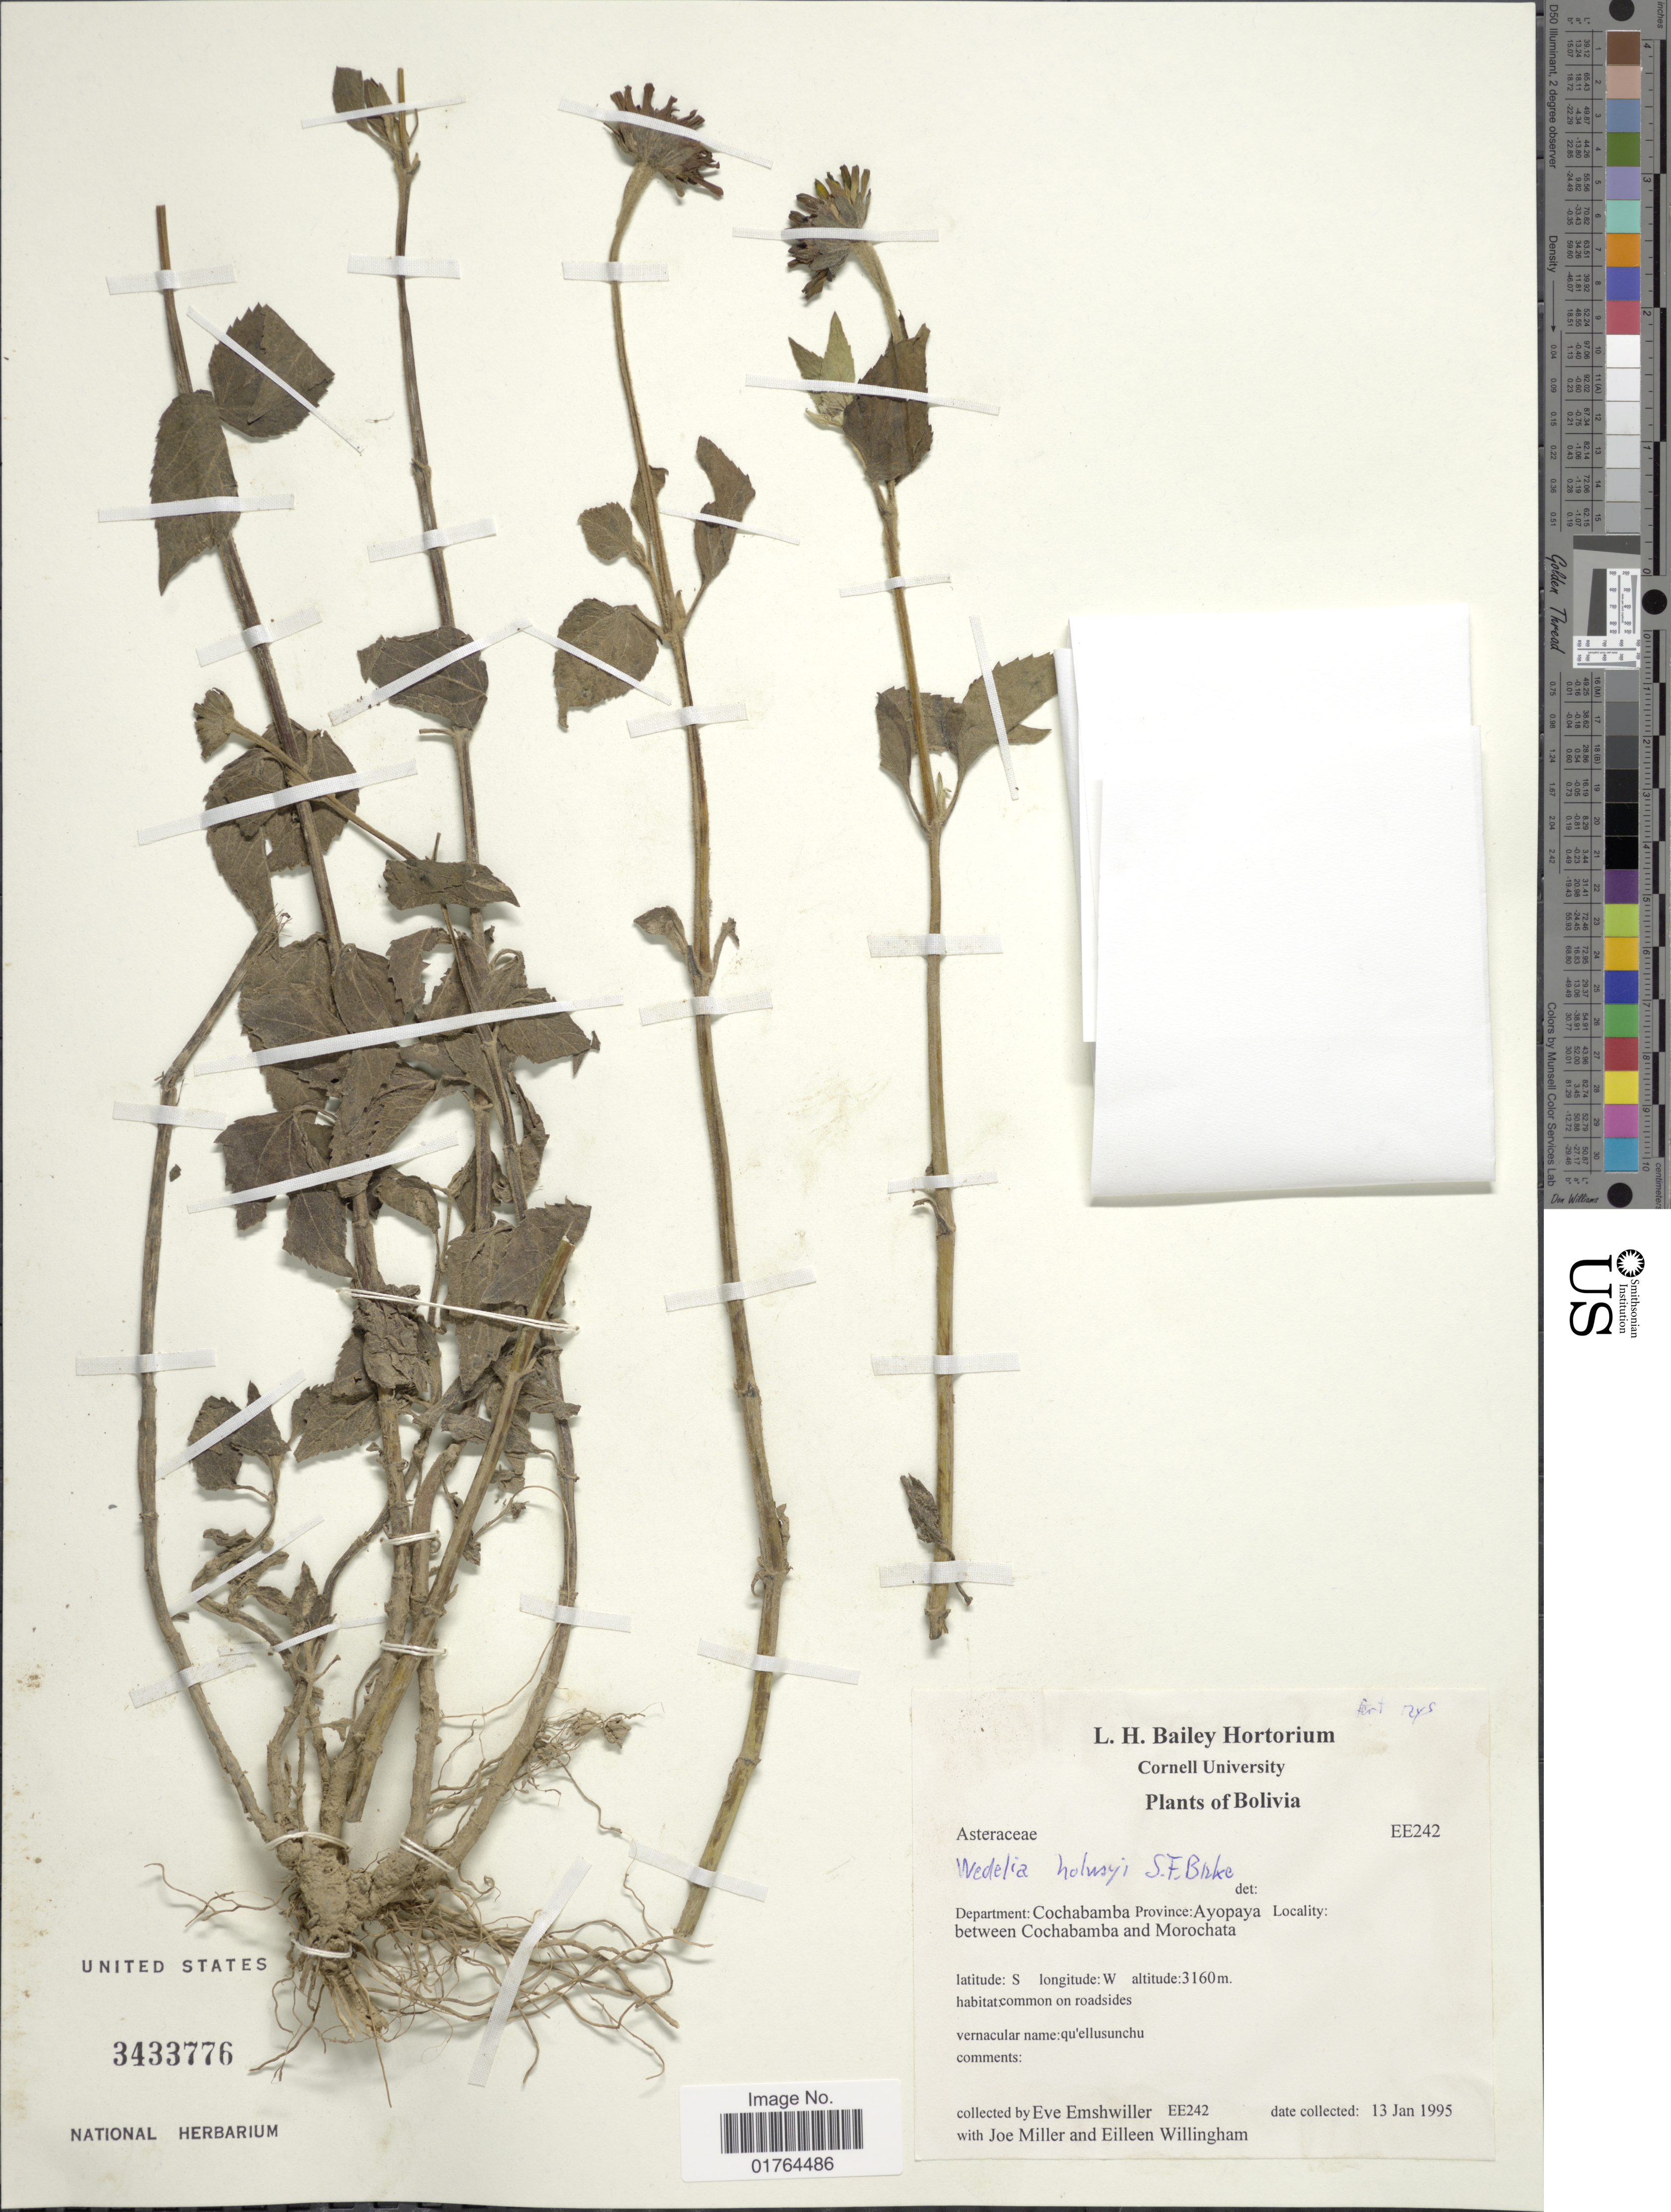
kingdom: Plantae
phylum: Tracheophyta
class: Magnoliopsida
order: Asterales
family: Asteraceae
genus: Wedelia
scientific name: Wedelia holwayi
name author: S.F. Blake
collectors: E. Emshwiller, J. Miller & E. Willingham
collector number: EE242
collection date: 1995-01-13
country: Bolivia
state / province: Cochabamba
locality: Province Ayopaya, between Cochabamba and Morochata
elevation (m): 3160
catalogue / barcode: US 3433776